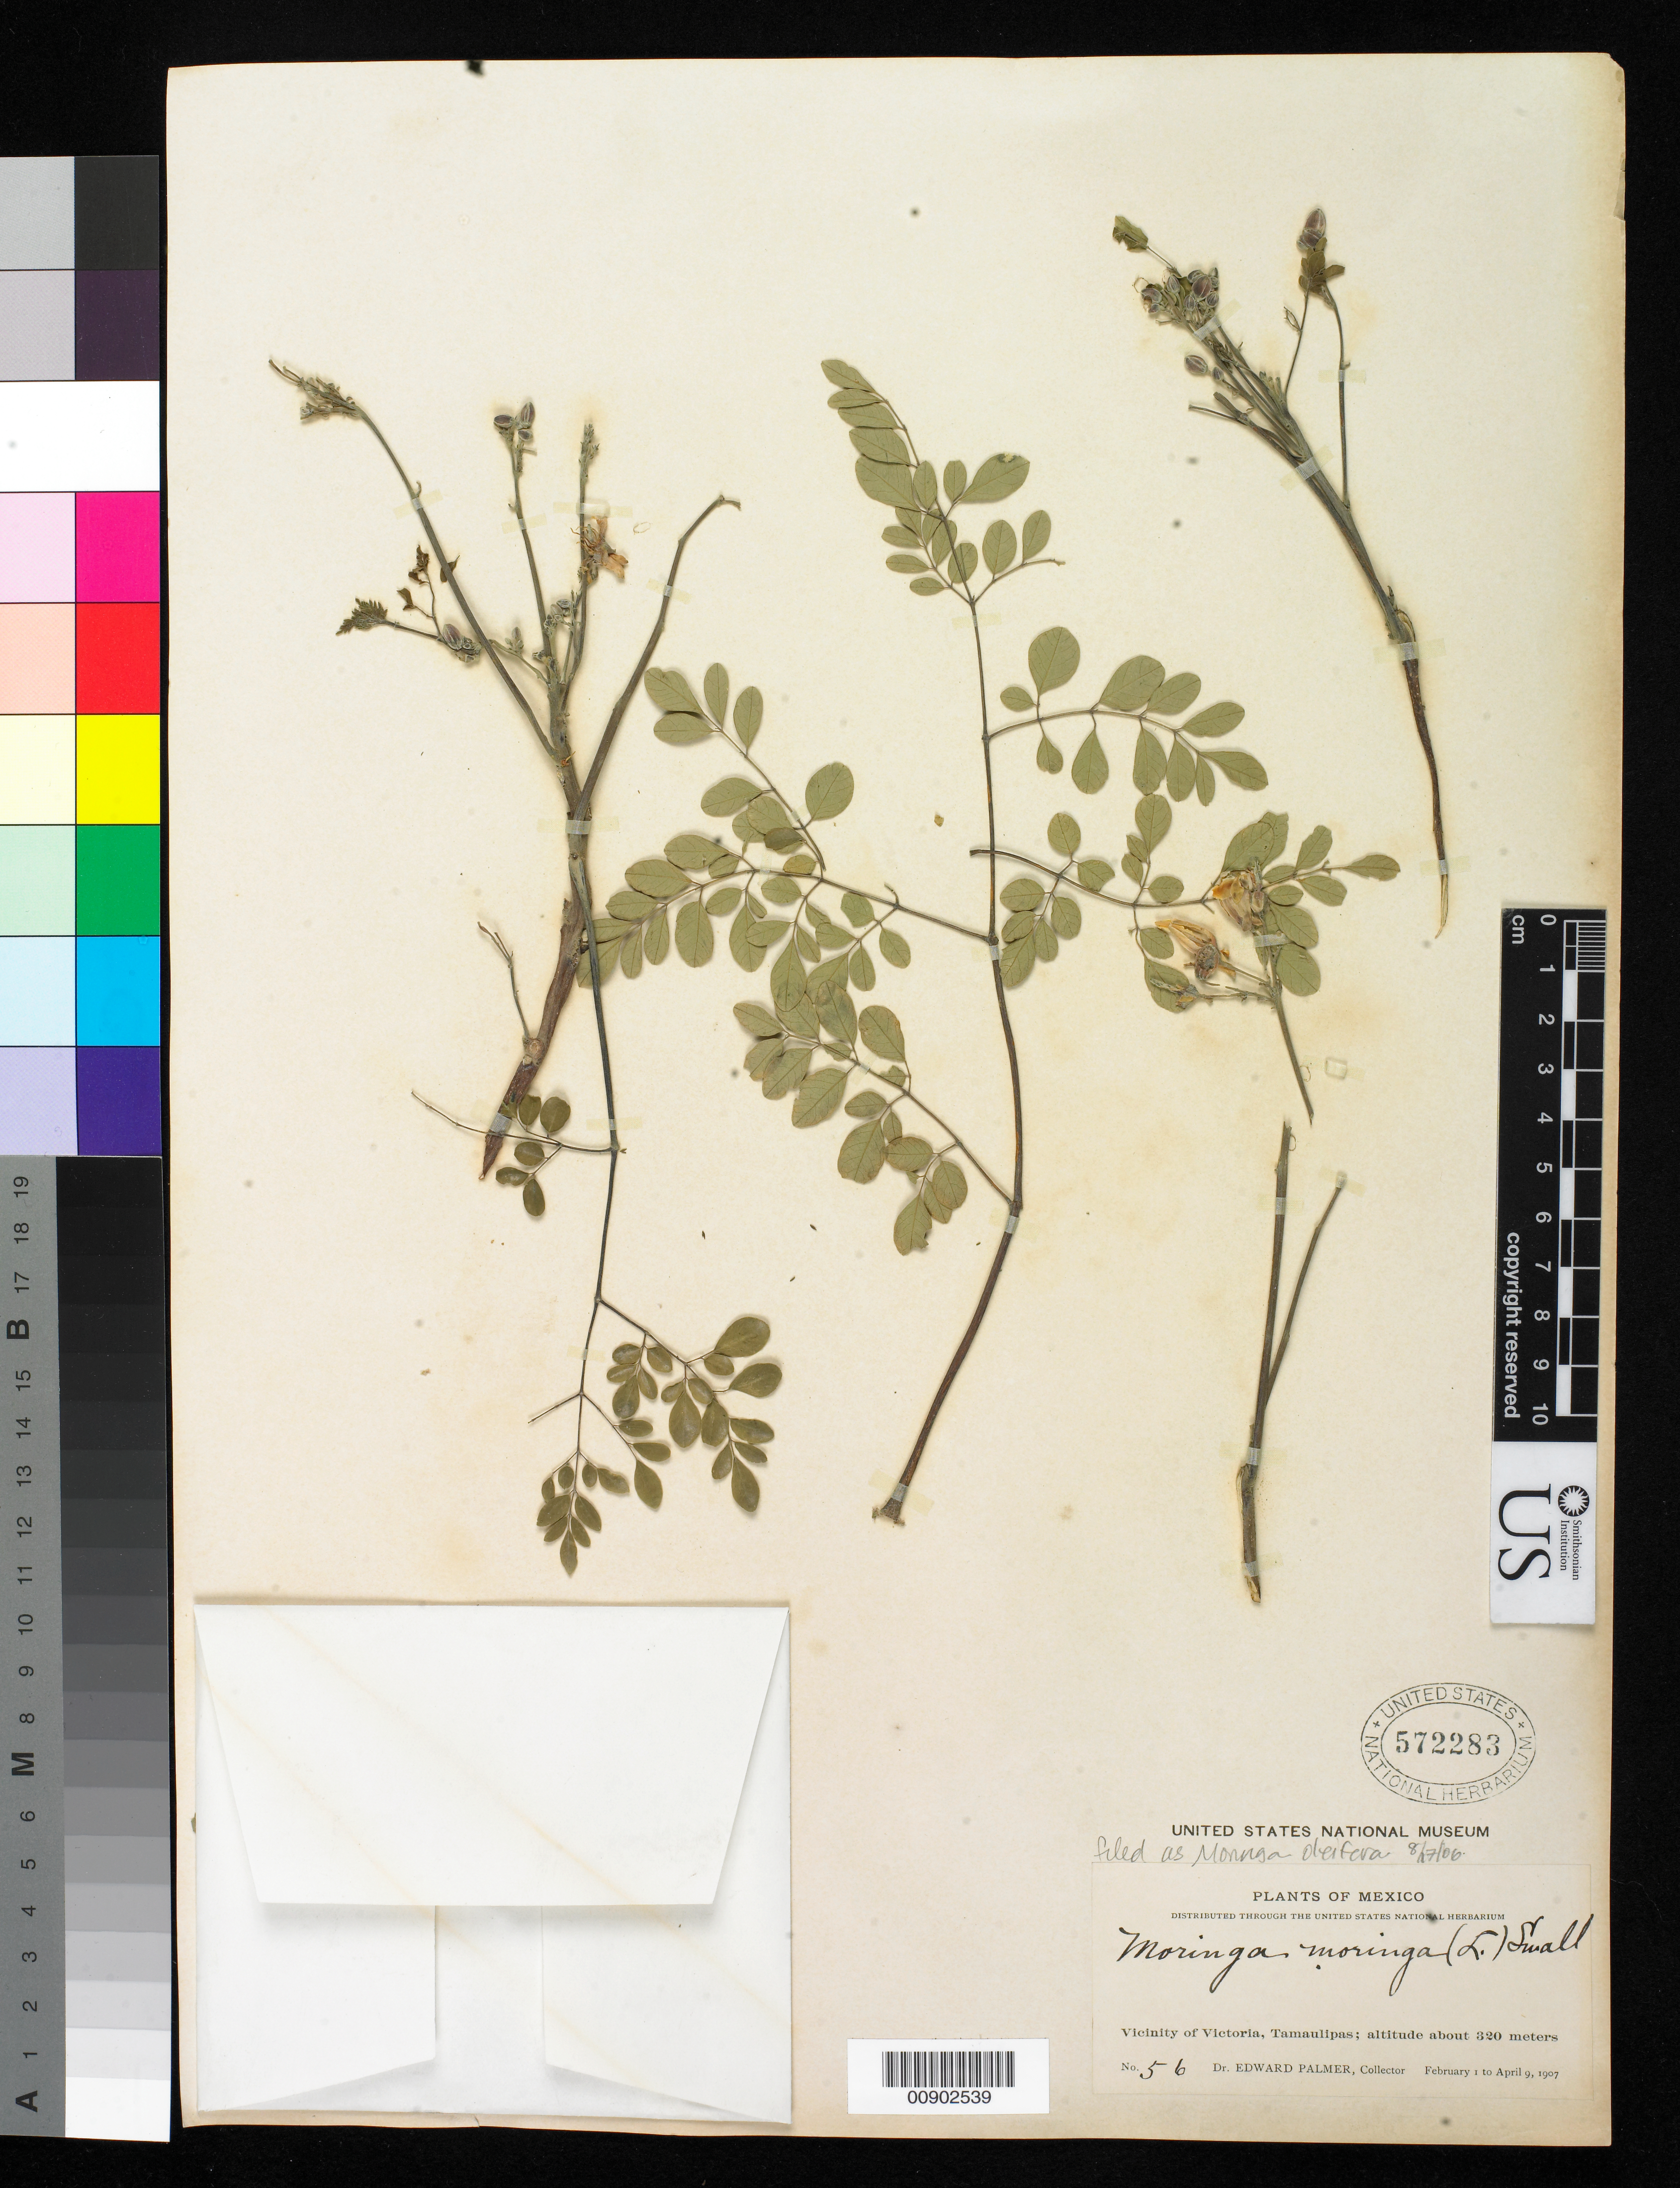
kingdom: Plantae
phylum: Tracheophyta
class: Magnoliopsida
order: Brassicales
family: Moringaceae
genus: Moringa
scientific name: Moringa oleifera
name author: Lam.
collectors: E. Palmer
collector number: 56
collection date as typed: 01 Feb 1907 to 09 Apr 1907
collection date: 1907-02-01/1907-04-09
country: Mexico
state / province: Tamaulipas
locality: Vicinity of Victoria.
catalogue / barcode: US 572283